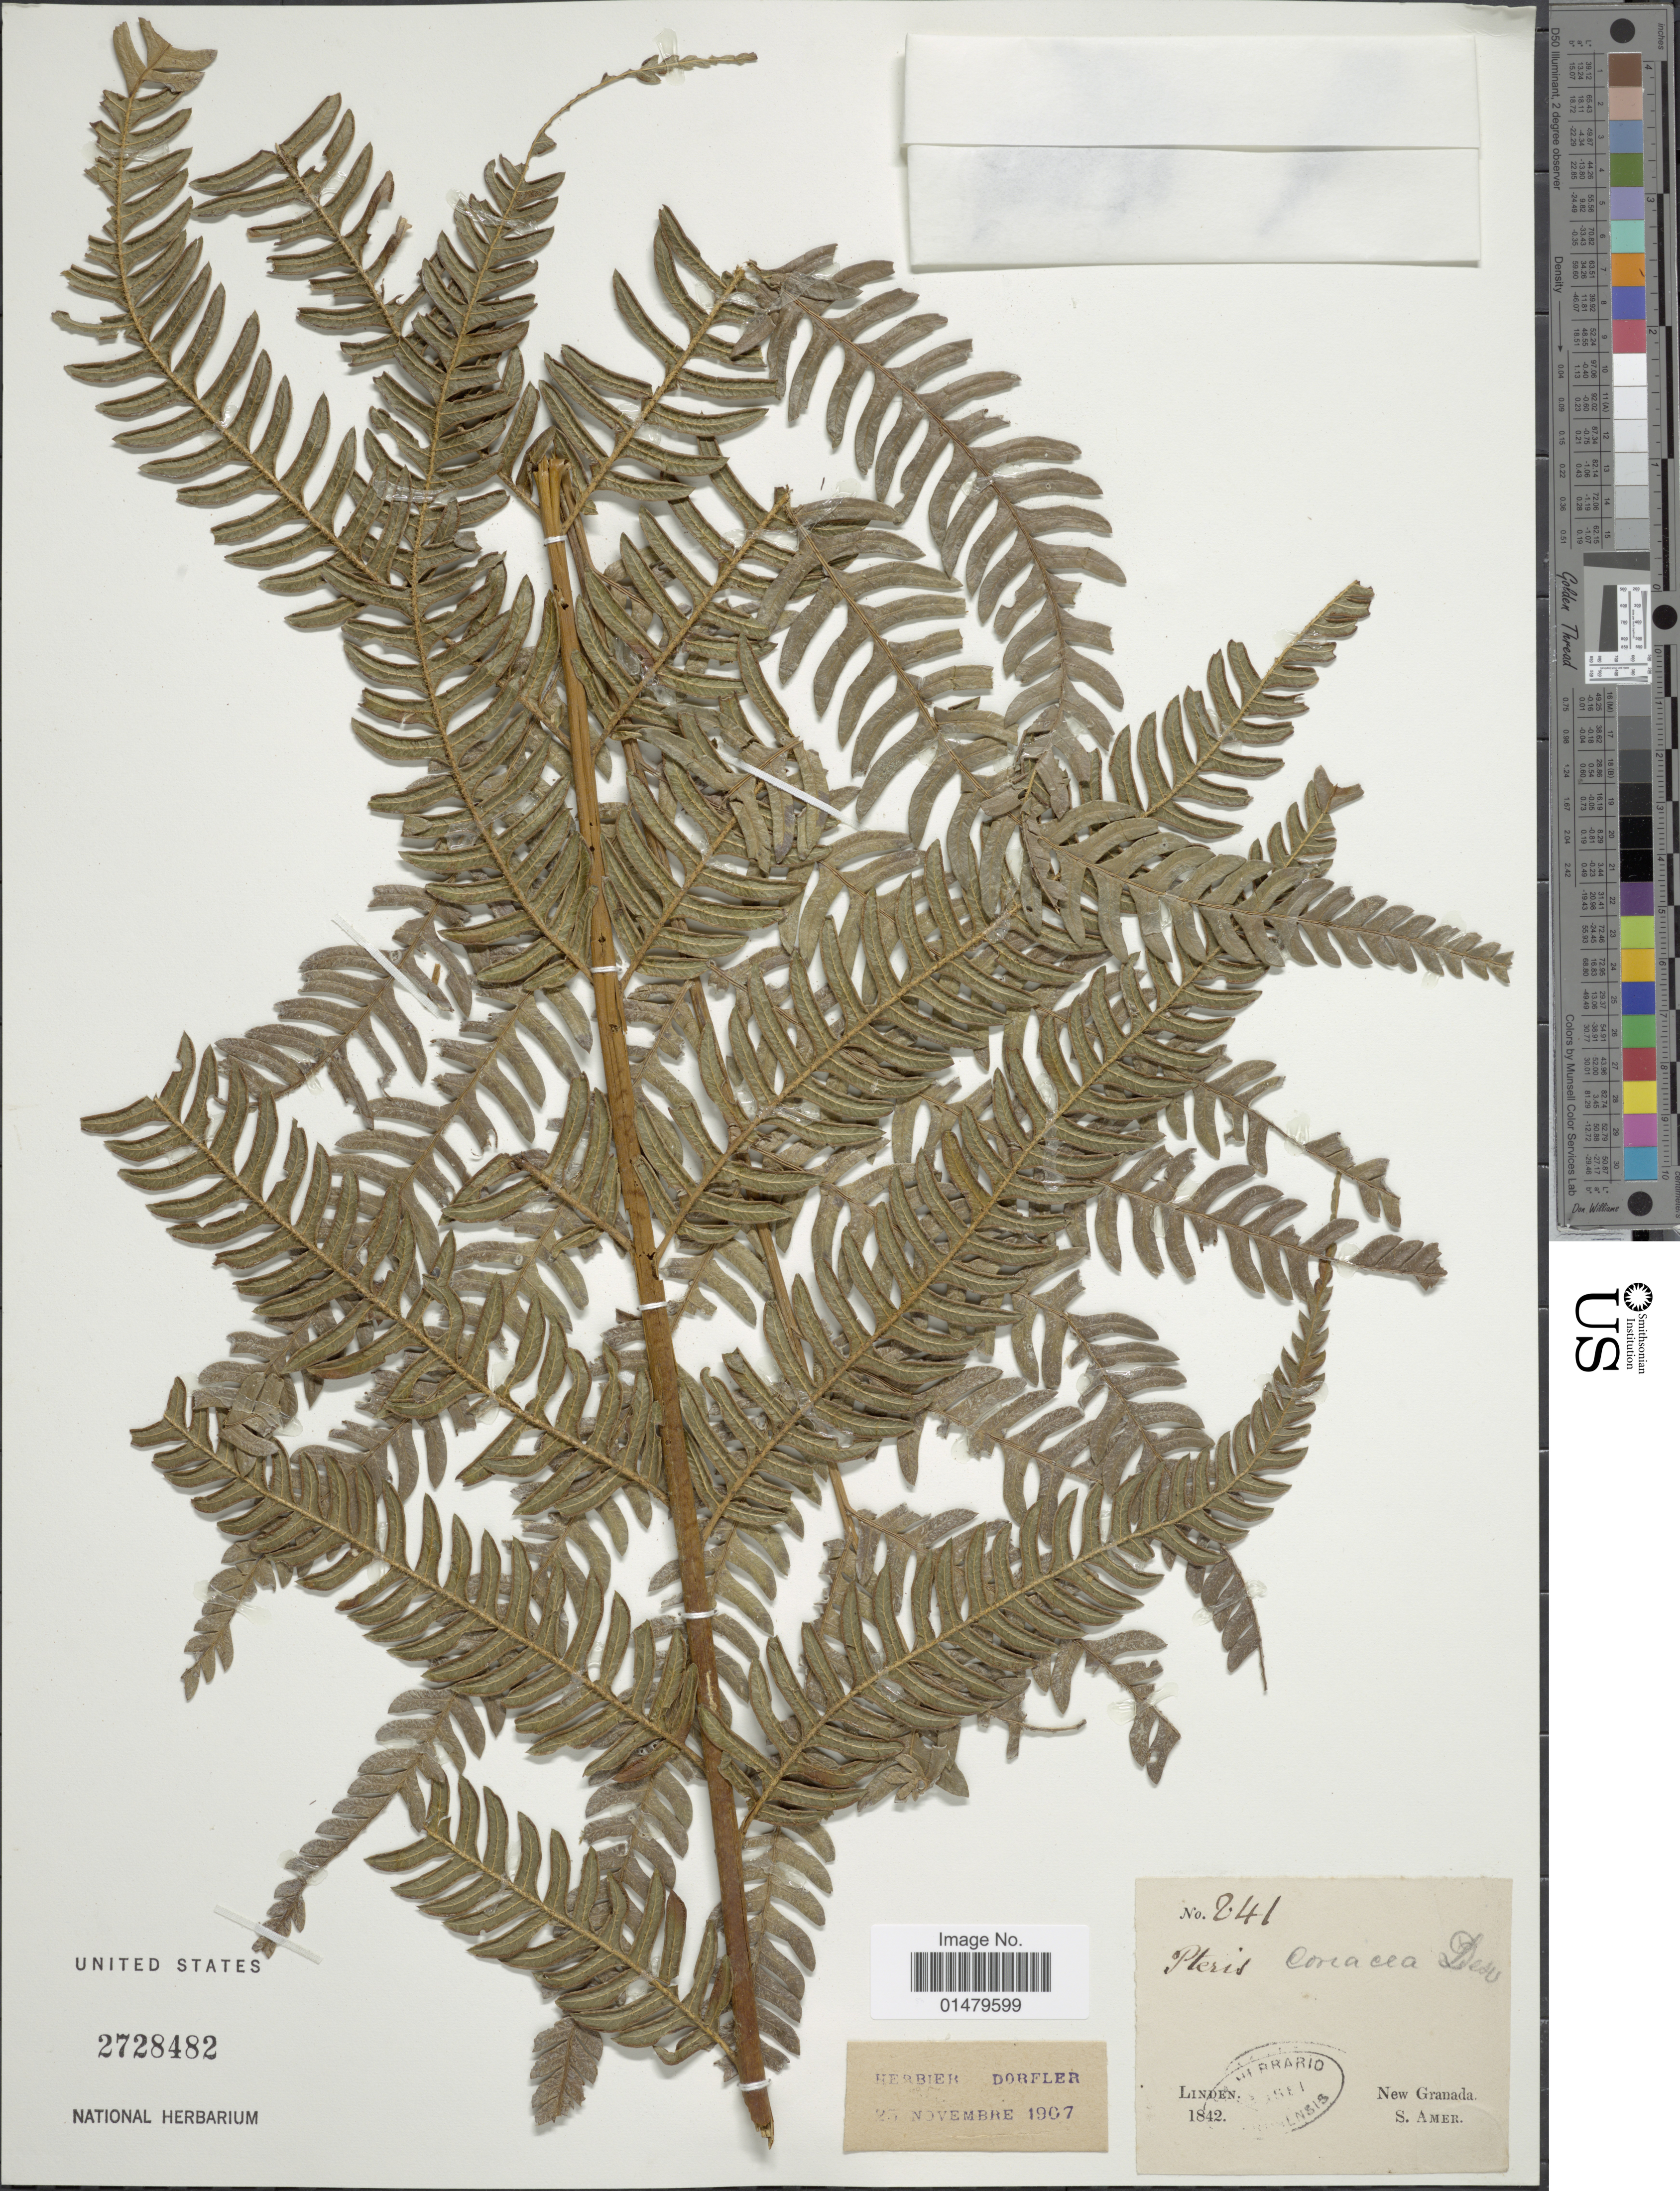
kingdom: Plantae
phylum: Tracheophyta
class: Polypodiopsida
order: Polypodiales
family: Pteridaceae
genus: Pteris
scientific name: Pteris muricata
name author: Rosenst.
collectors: -- Linden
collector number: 241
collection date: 1842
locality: New Granada. S. Amer.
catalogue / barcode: US 2728482